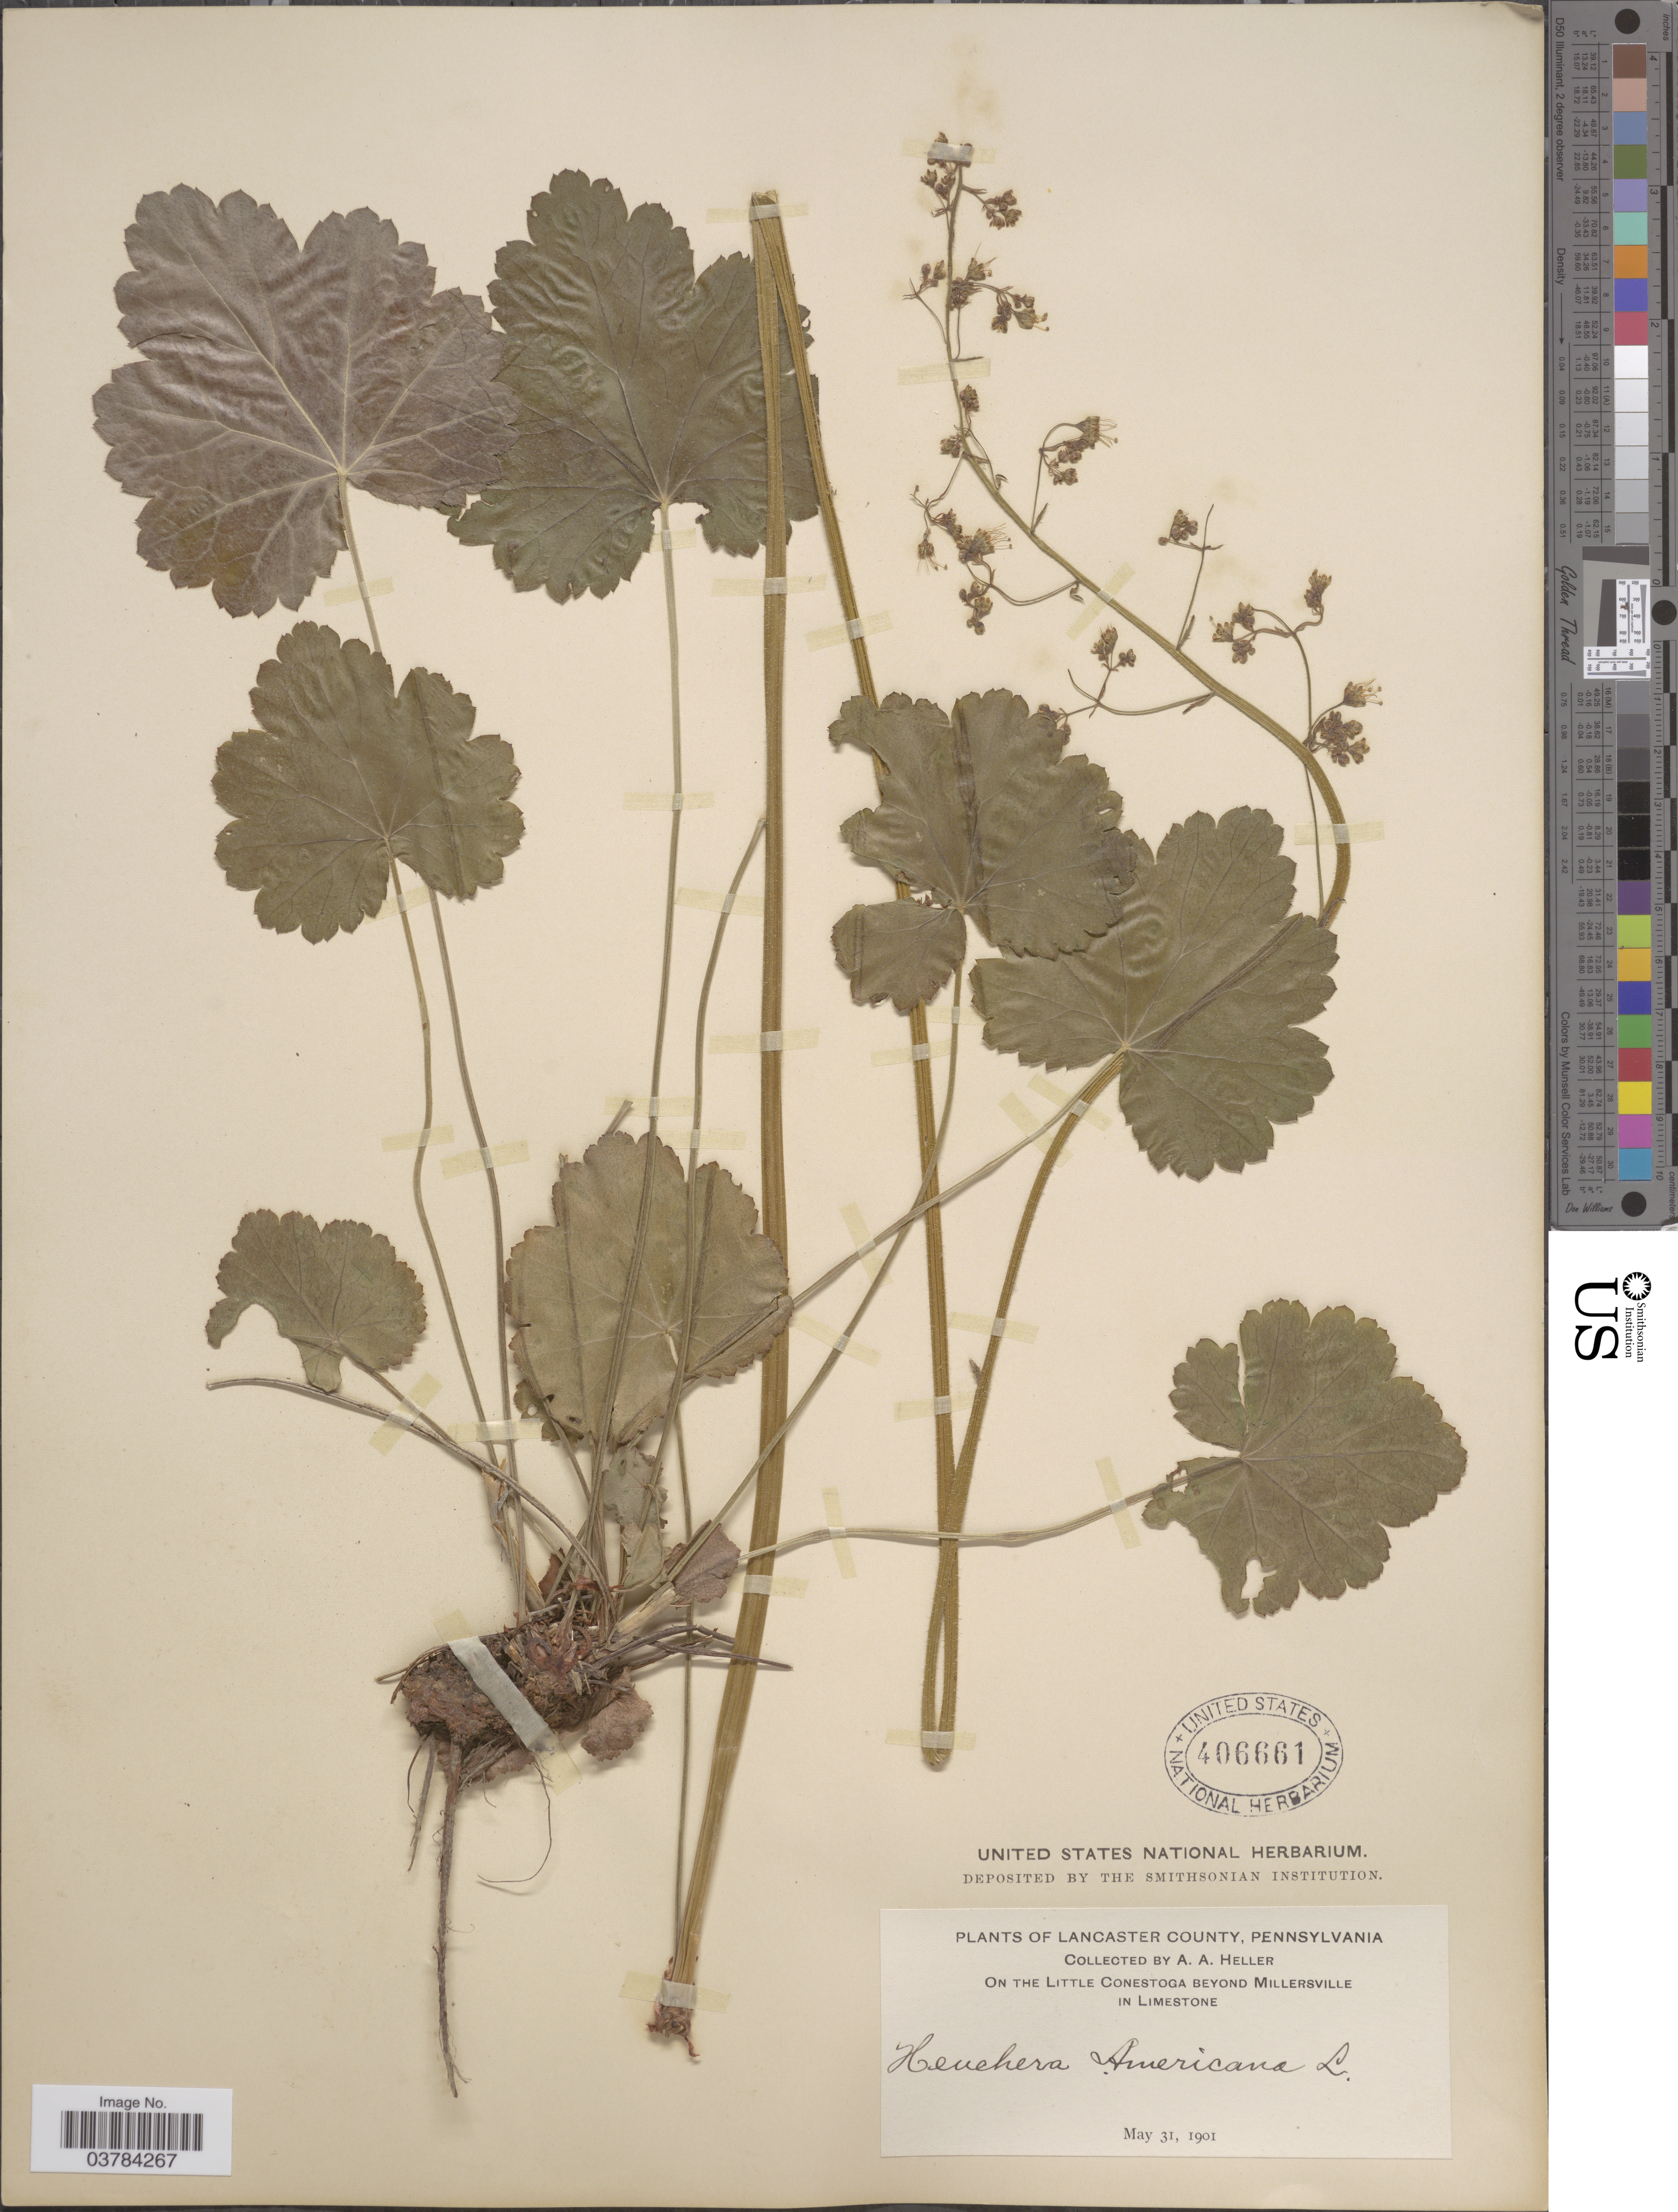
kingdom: Plantae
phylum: Tracheophyta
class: Magnoliopsida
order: Saxifragales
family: Saxifragaceae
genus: Heuchera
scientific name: Heuchera americana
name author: L.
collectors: A. A. Heller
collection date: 1901-05-31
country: United States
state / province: Pennsylvania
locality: Lancaster County. On The Little Conestoga Beyond Millersville In Limestone.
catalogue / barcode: US 406661